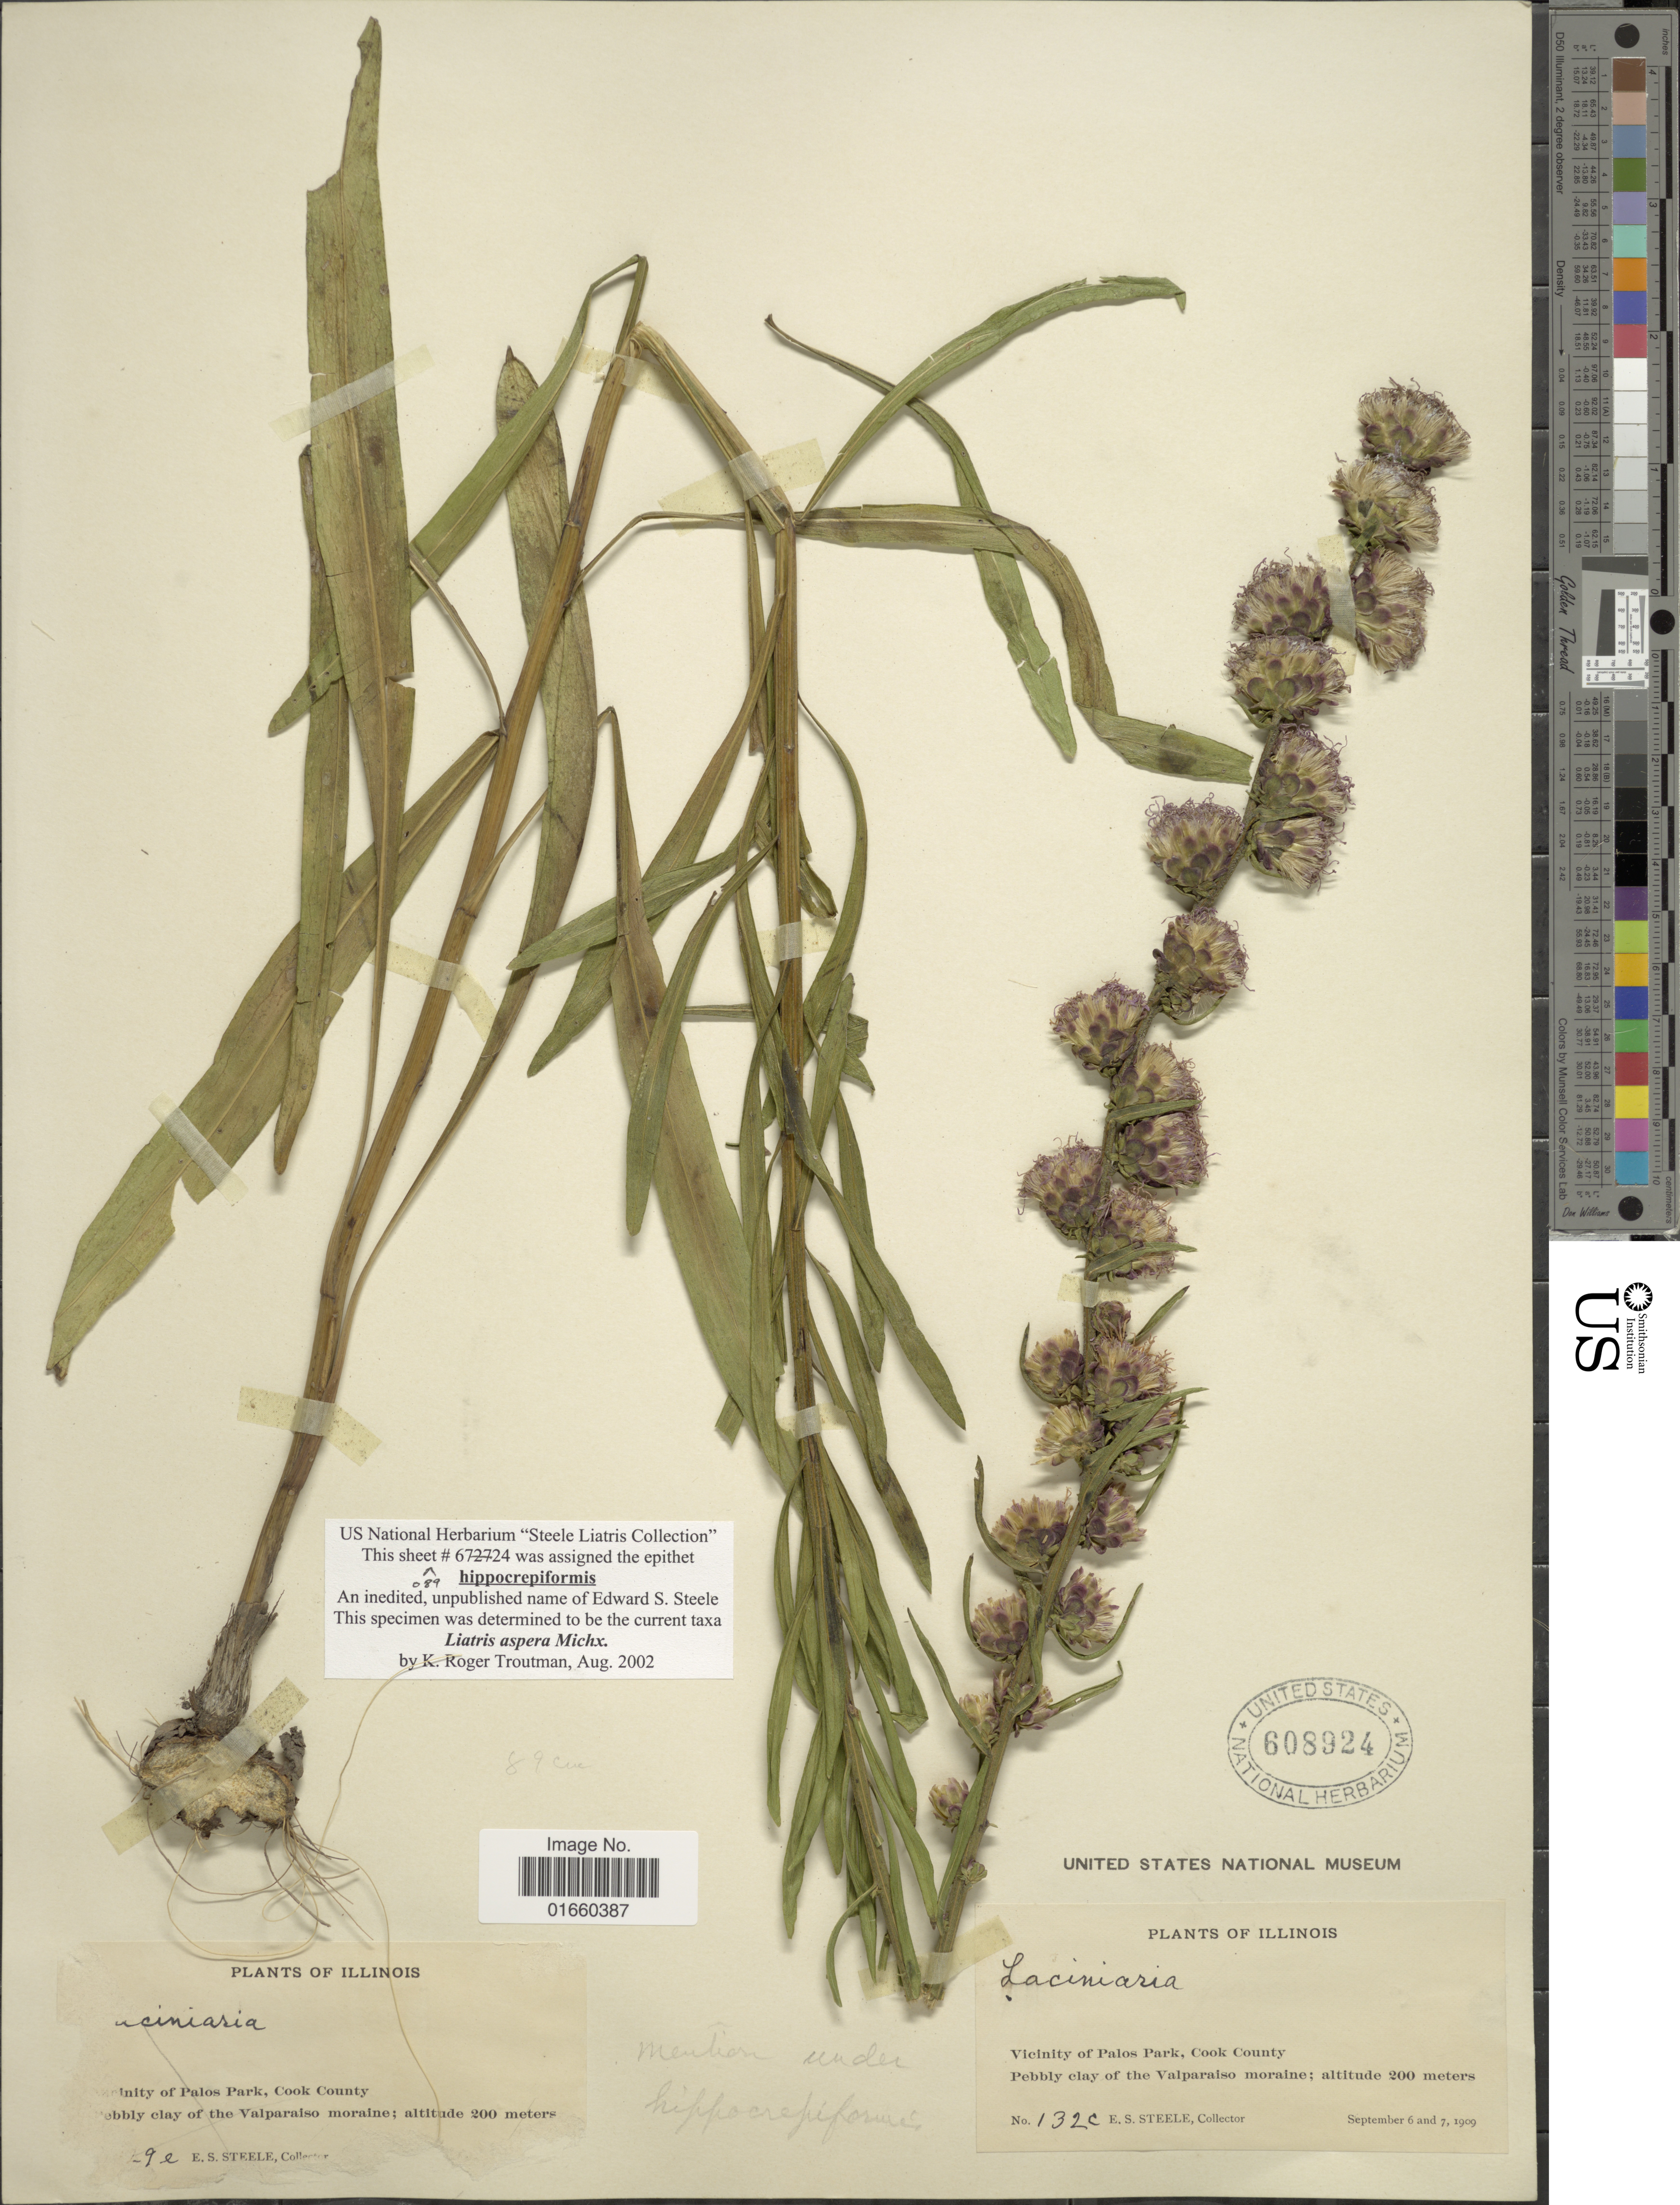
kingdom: Plantae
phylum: Tracheophyta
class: Magnoliopsida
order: Asterales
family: Asteraceae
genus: Liatris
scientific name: Liatris aspera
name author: Michx.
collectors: E. Steele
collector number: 132c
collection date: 1909-09-06/1909-09-07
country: United States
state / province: Illinois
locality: Vicinity of Palos Park, Cook County, Pebbly clay of the Valparaiso moraine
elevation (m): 200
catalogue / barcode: US 608924